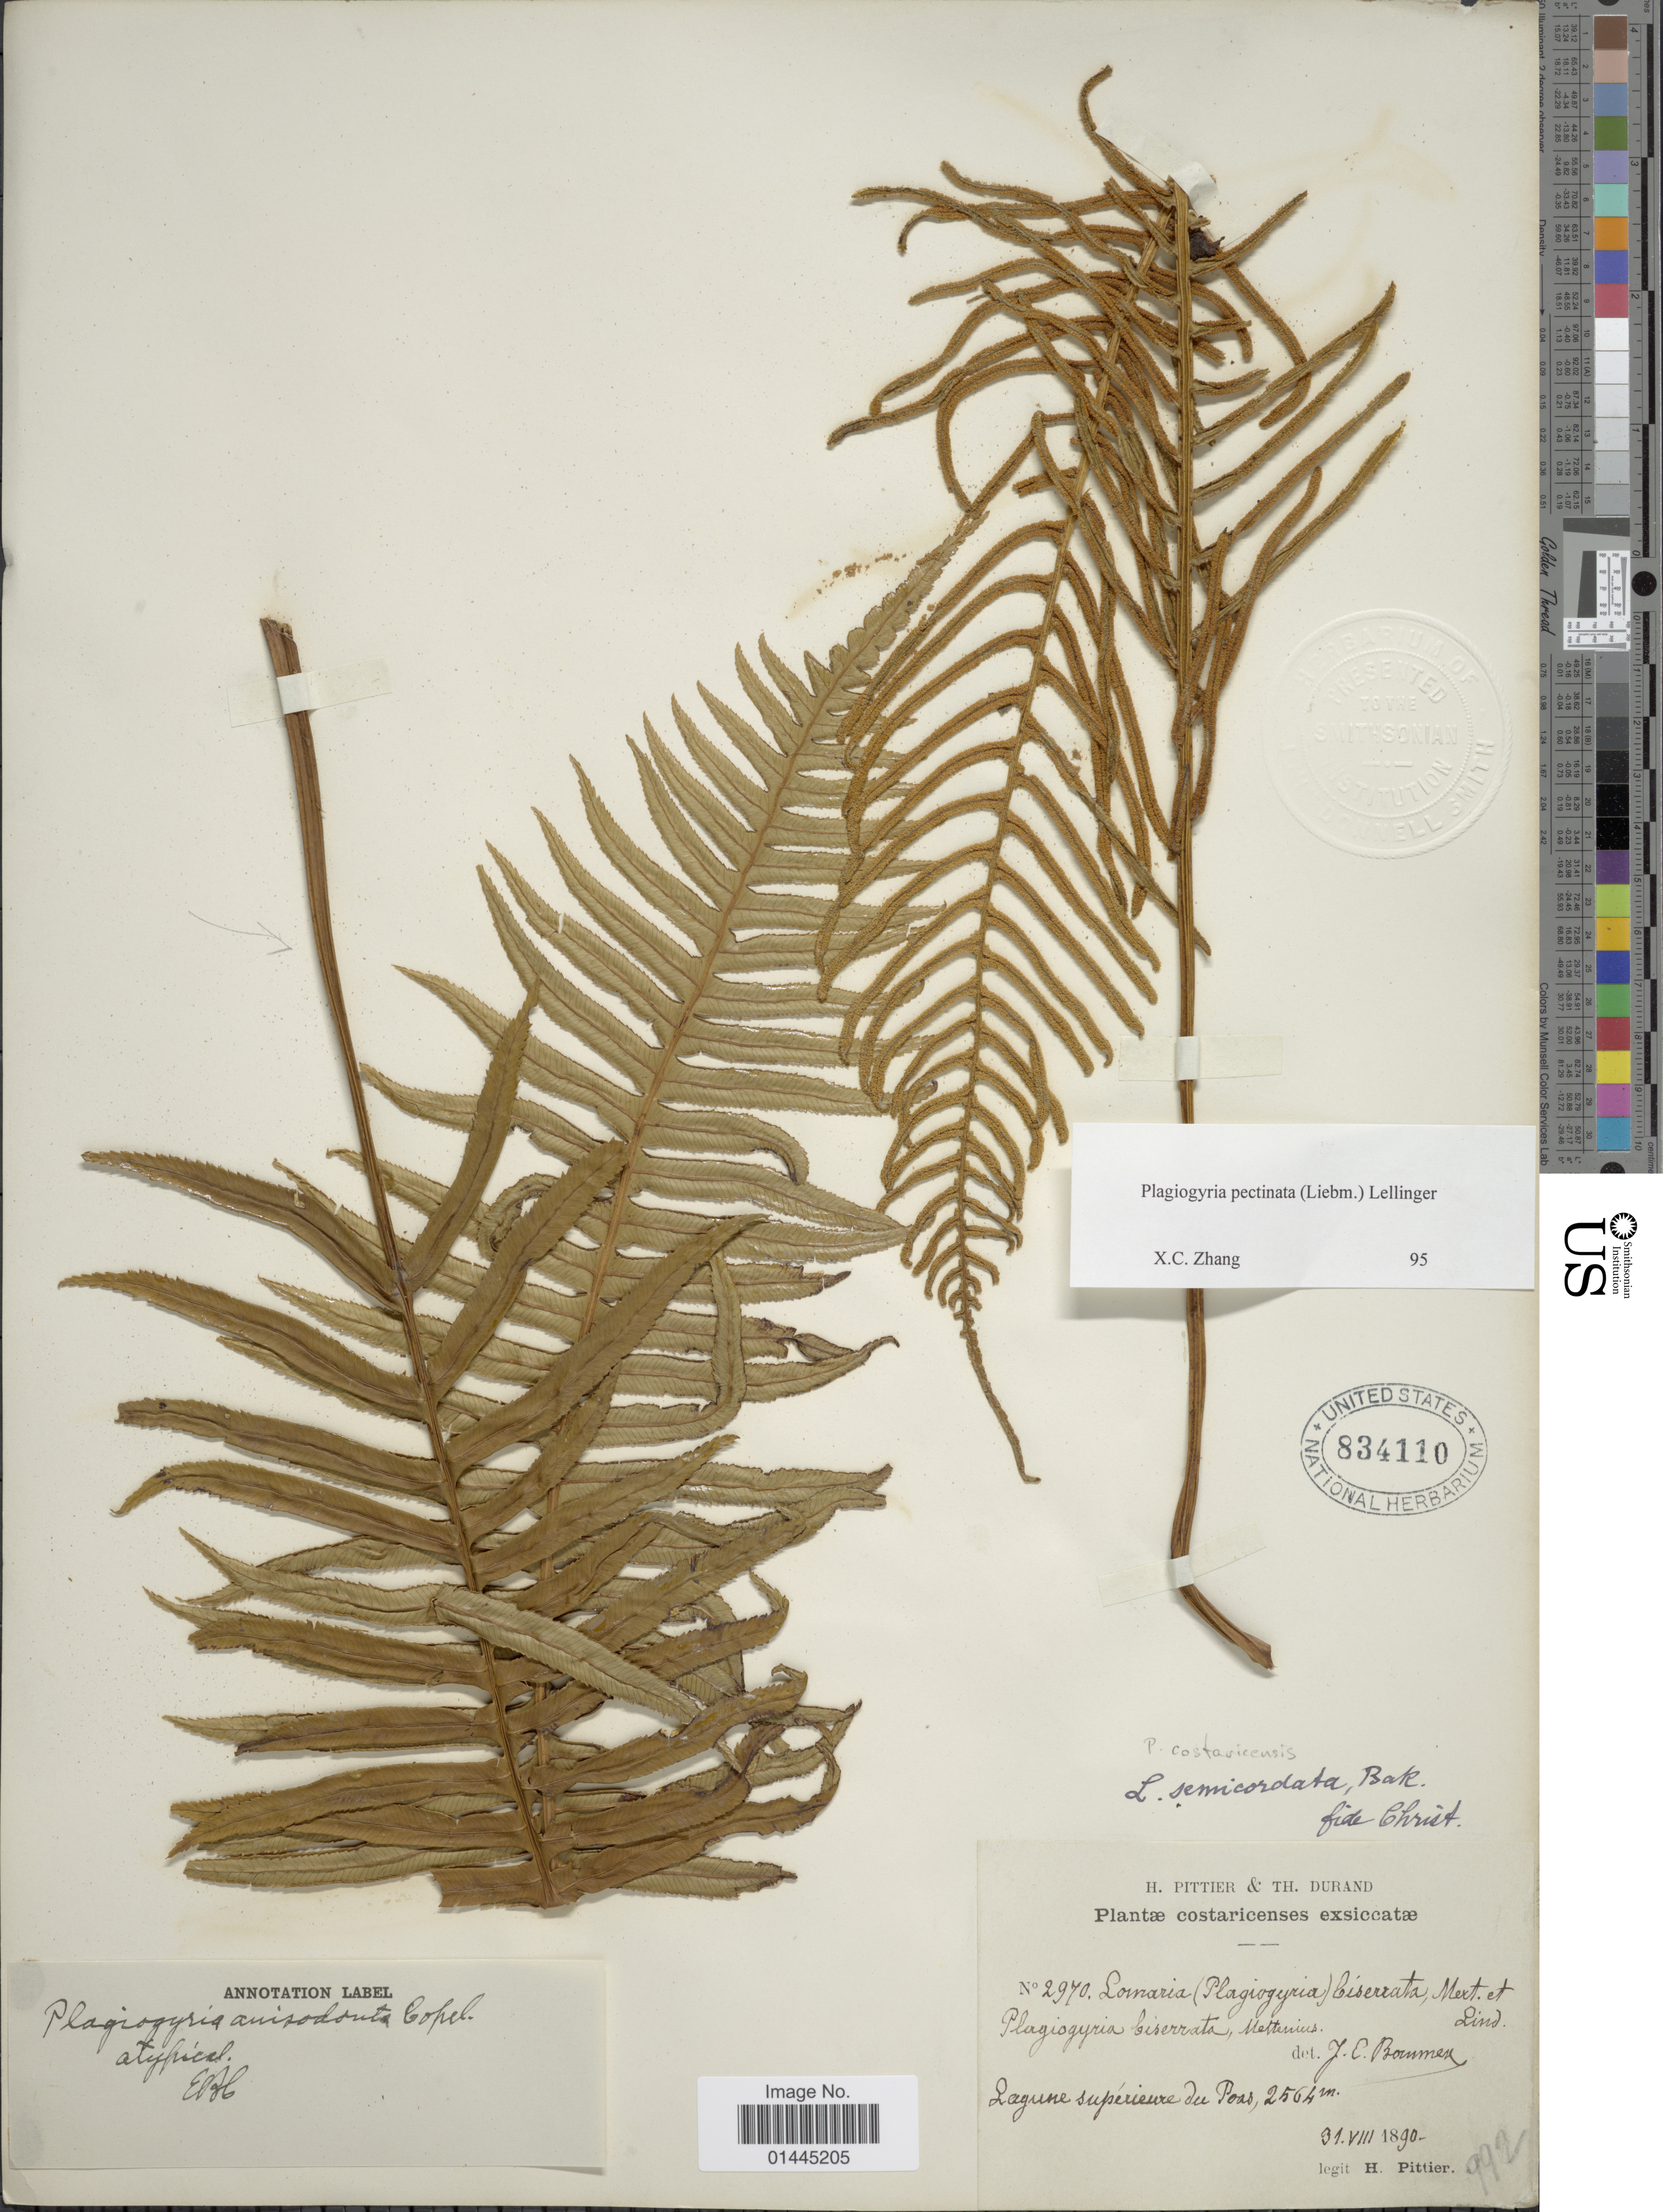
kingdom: Plantae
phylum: Tracheophyta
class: Polypodiopsida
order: Cyatheales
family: Plagiogyriaceae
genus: Plagiogyria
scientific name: Plagiogyria costaricensis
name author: Mett. ex Kuhn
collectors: H. F. Pittier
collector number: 2970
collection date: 1890-08-31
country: Costa Rica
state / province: Alajuela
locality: Lagune superieure du Poás.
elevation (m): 2564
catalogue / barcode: US 834110